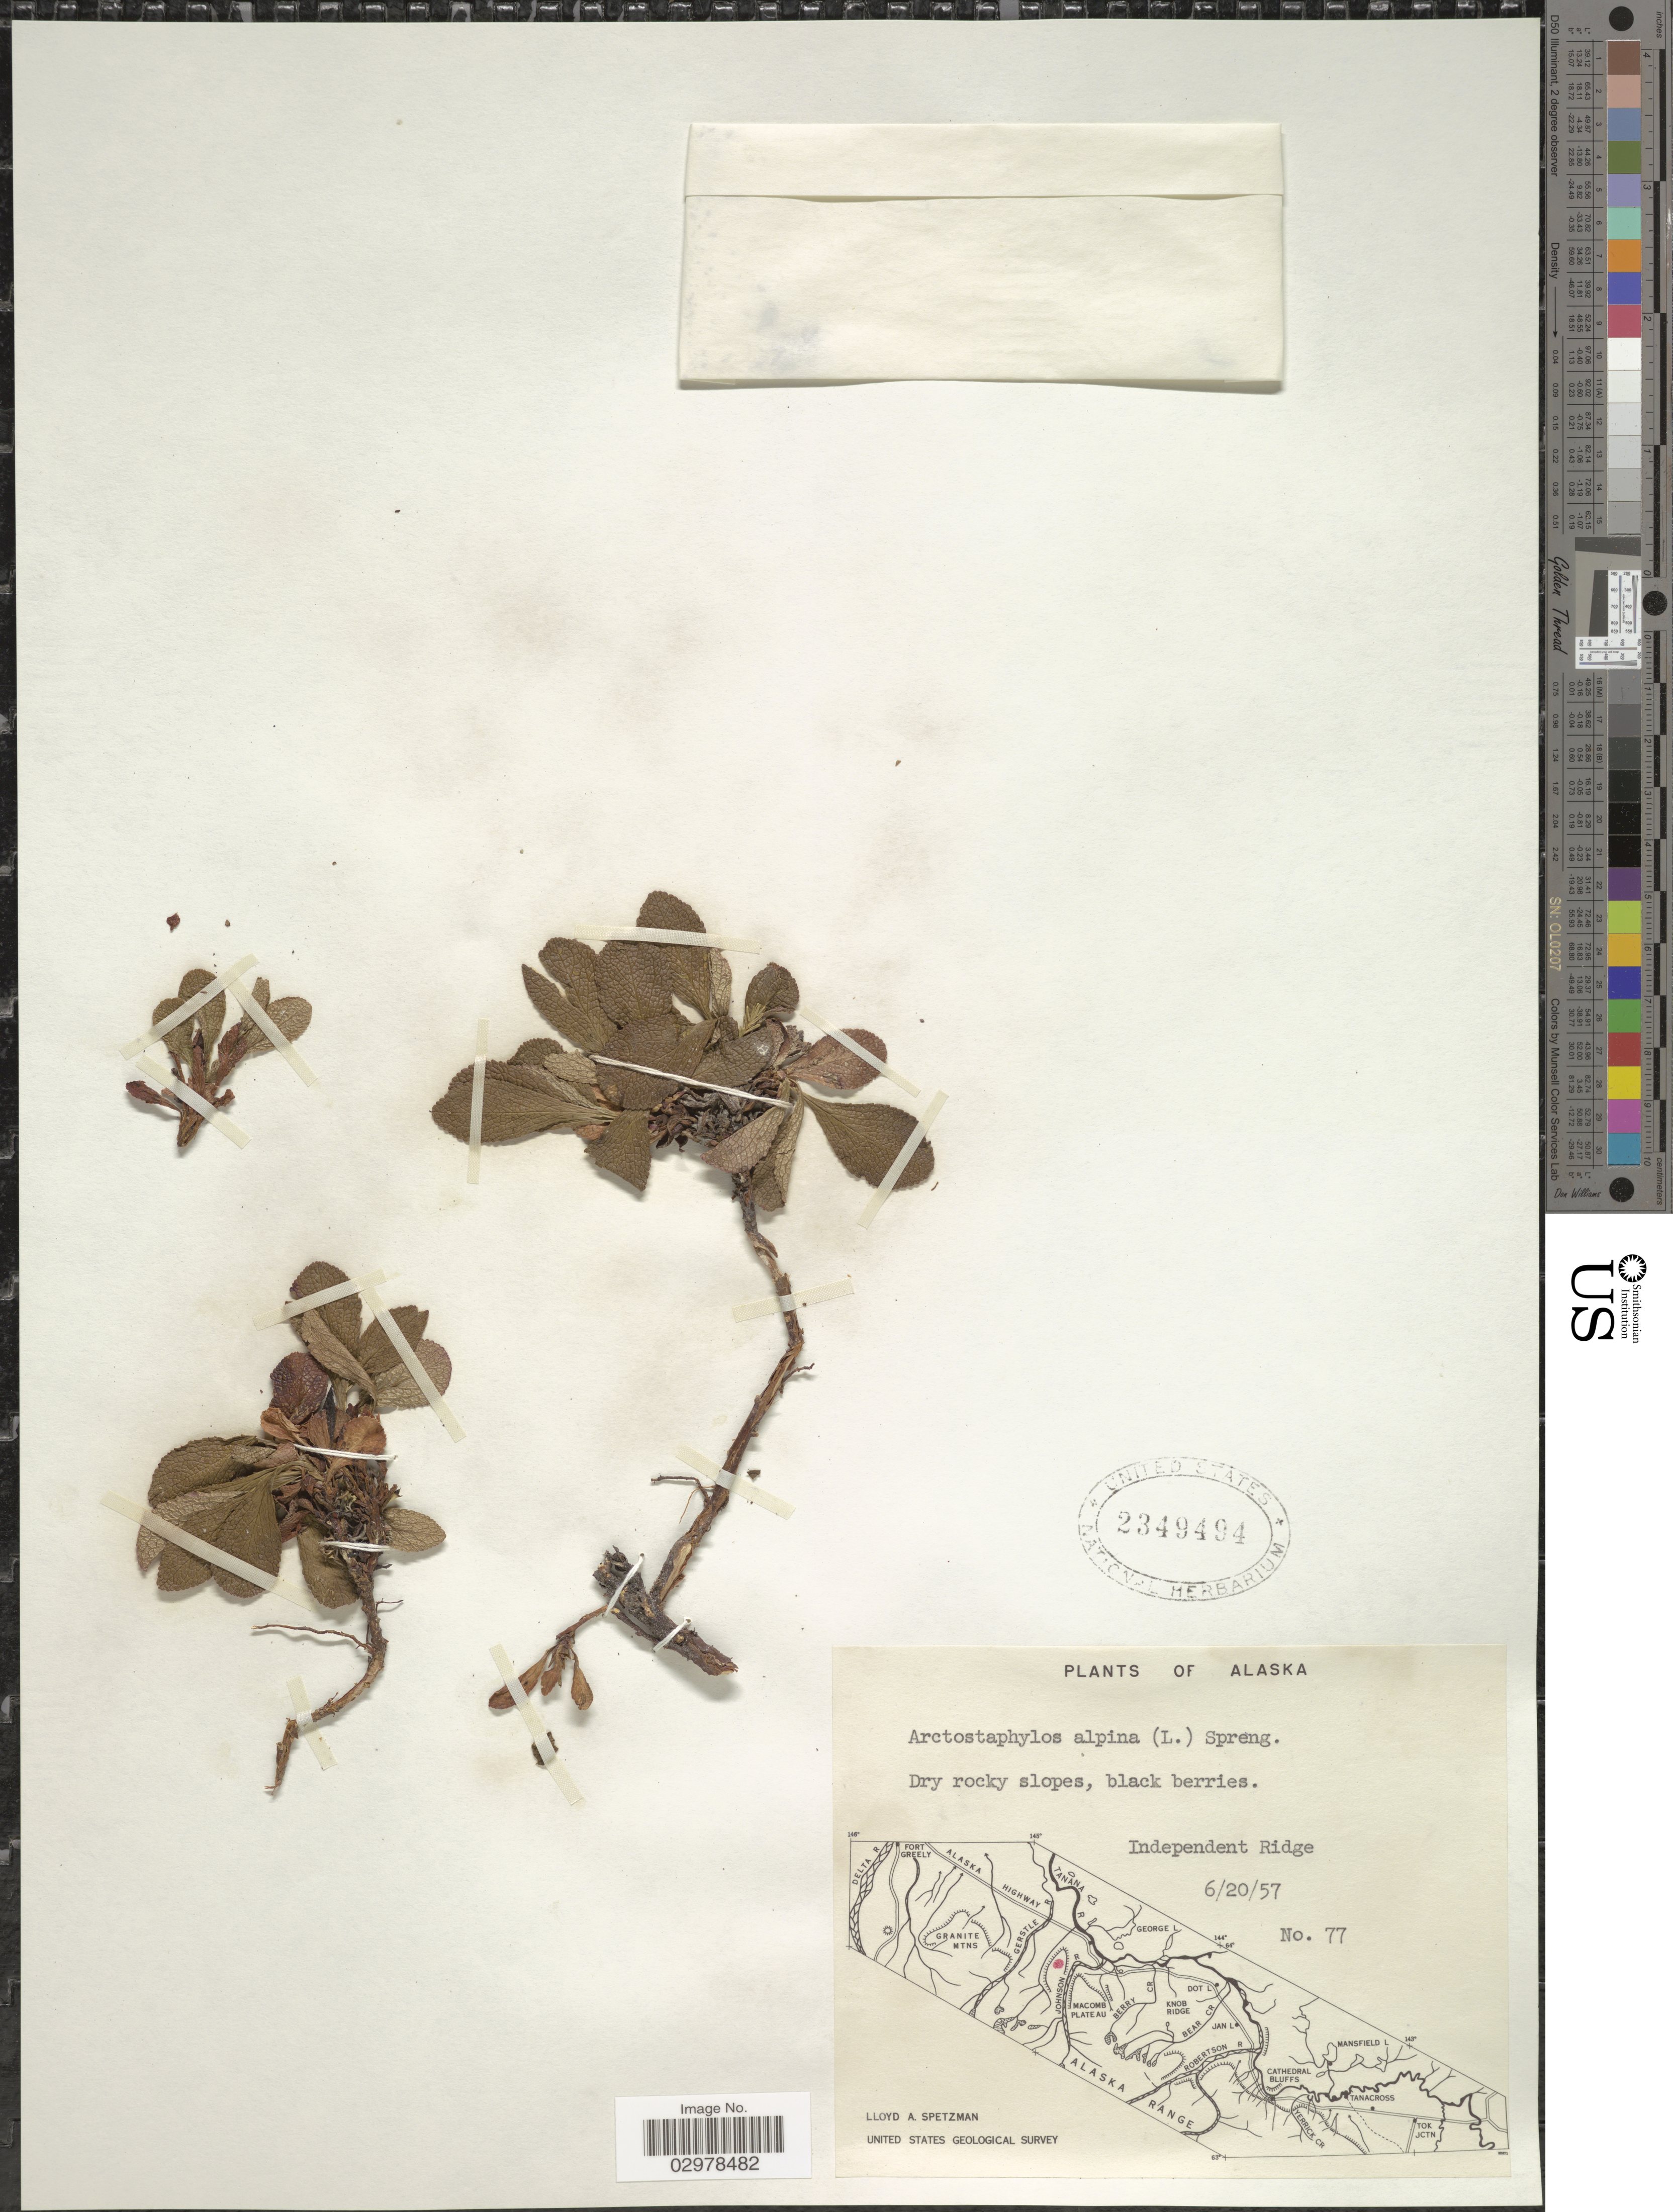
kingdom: Plantae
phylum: Tracheophyta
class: Magnoliopsida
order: Ericales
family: Ericaceae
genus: Arctostaphylos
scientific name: Arctostaphylos alpina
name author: (L.) Spreng.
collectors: L. Spetzman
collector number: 77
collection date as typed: Transcribed d/m/y: 20/6/57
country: United States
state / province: Alaska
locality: Independent Ridge.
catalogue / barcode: US 2349494